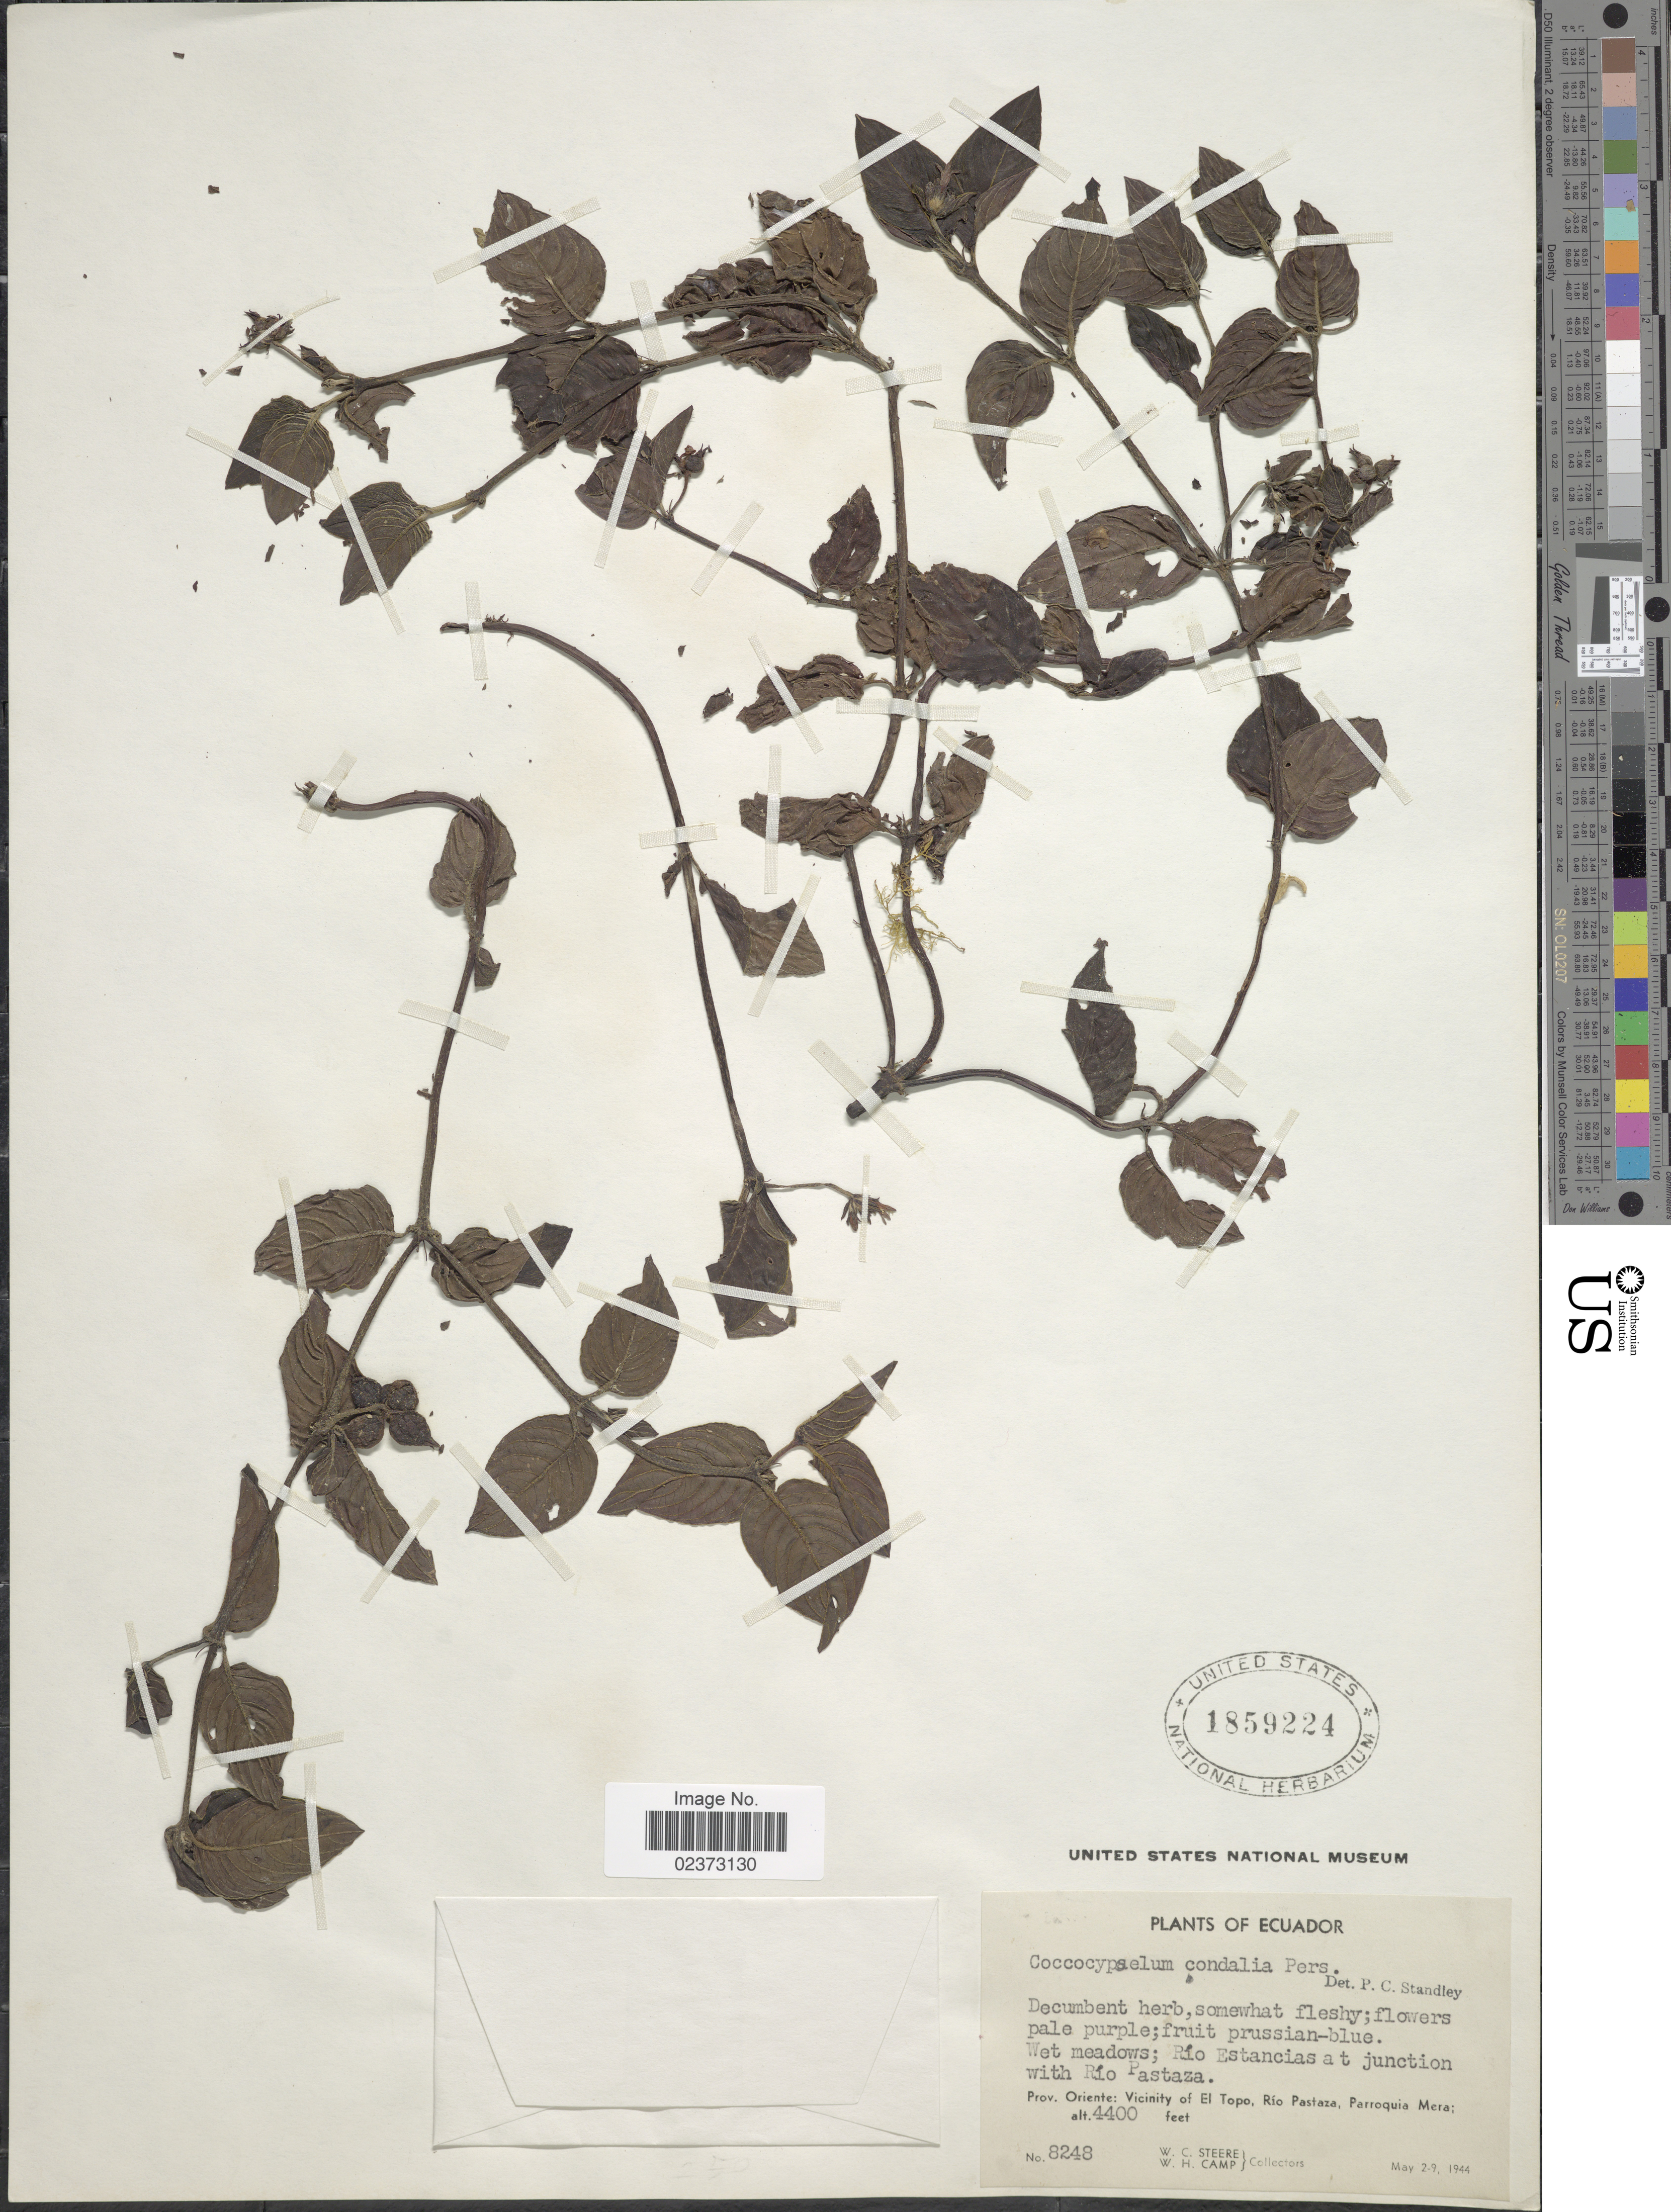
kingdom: Plantae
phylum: Tracheophyta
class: Magnoliopsida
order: Gentianales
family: Rubiaceae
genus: Coccocypselum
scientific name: Coccocypselum condalia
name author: Pers.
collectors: W. C. Steere & W. H. Camp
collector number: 8248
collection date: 1944-05-02/1944-05-09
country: Ecuador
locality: Prov. Oriente: Vicinity of El Topo, Ri Pastaza, Parroquia Mera, Rio Estancias at junction with Rio Pastaza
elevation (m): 1341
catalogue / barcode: US 1859224